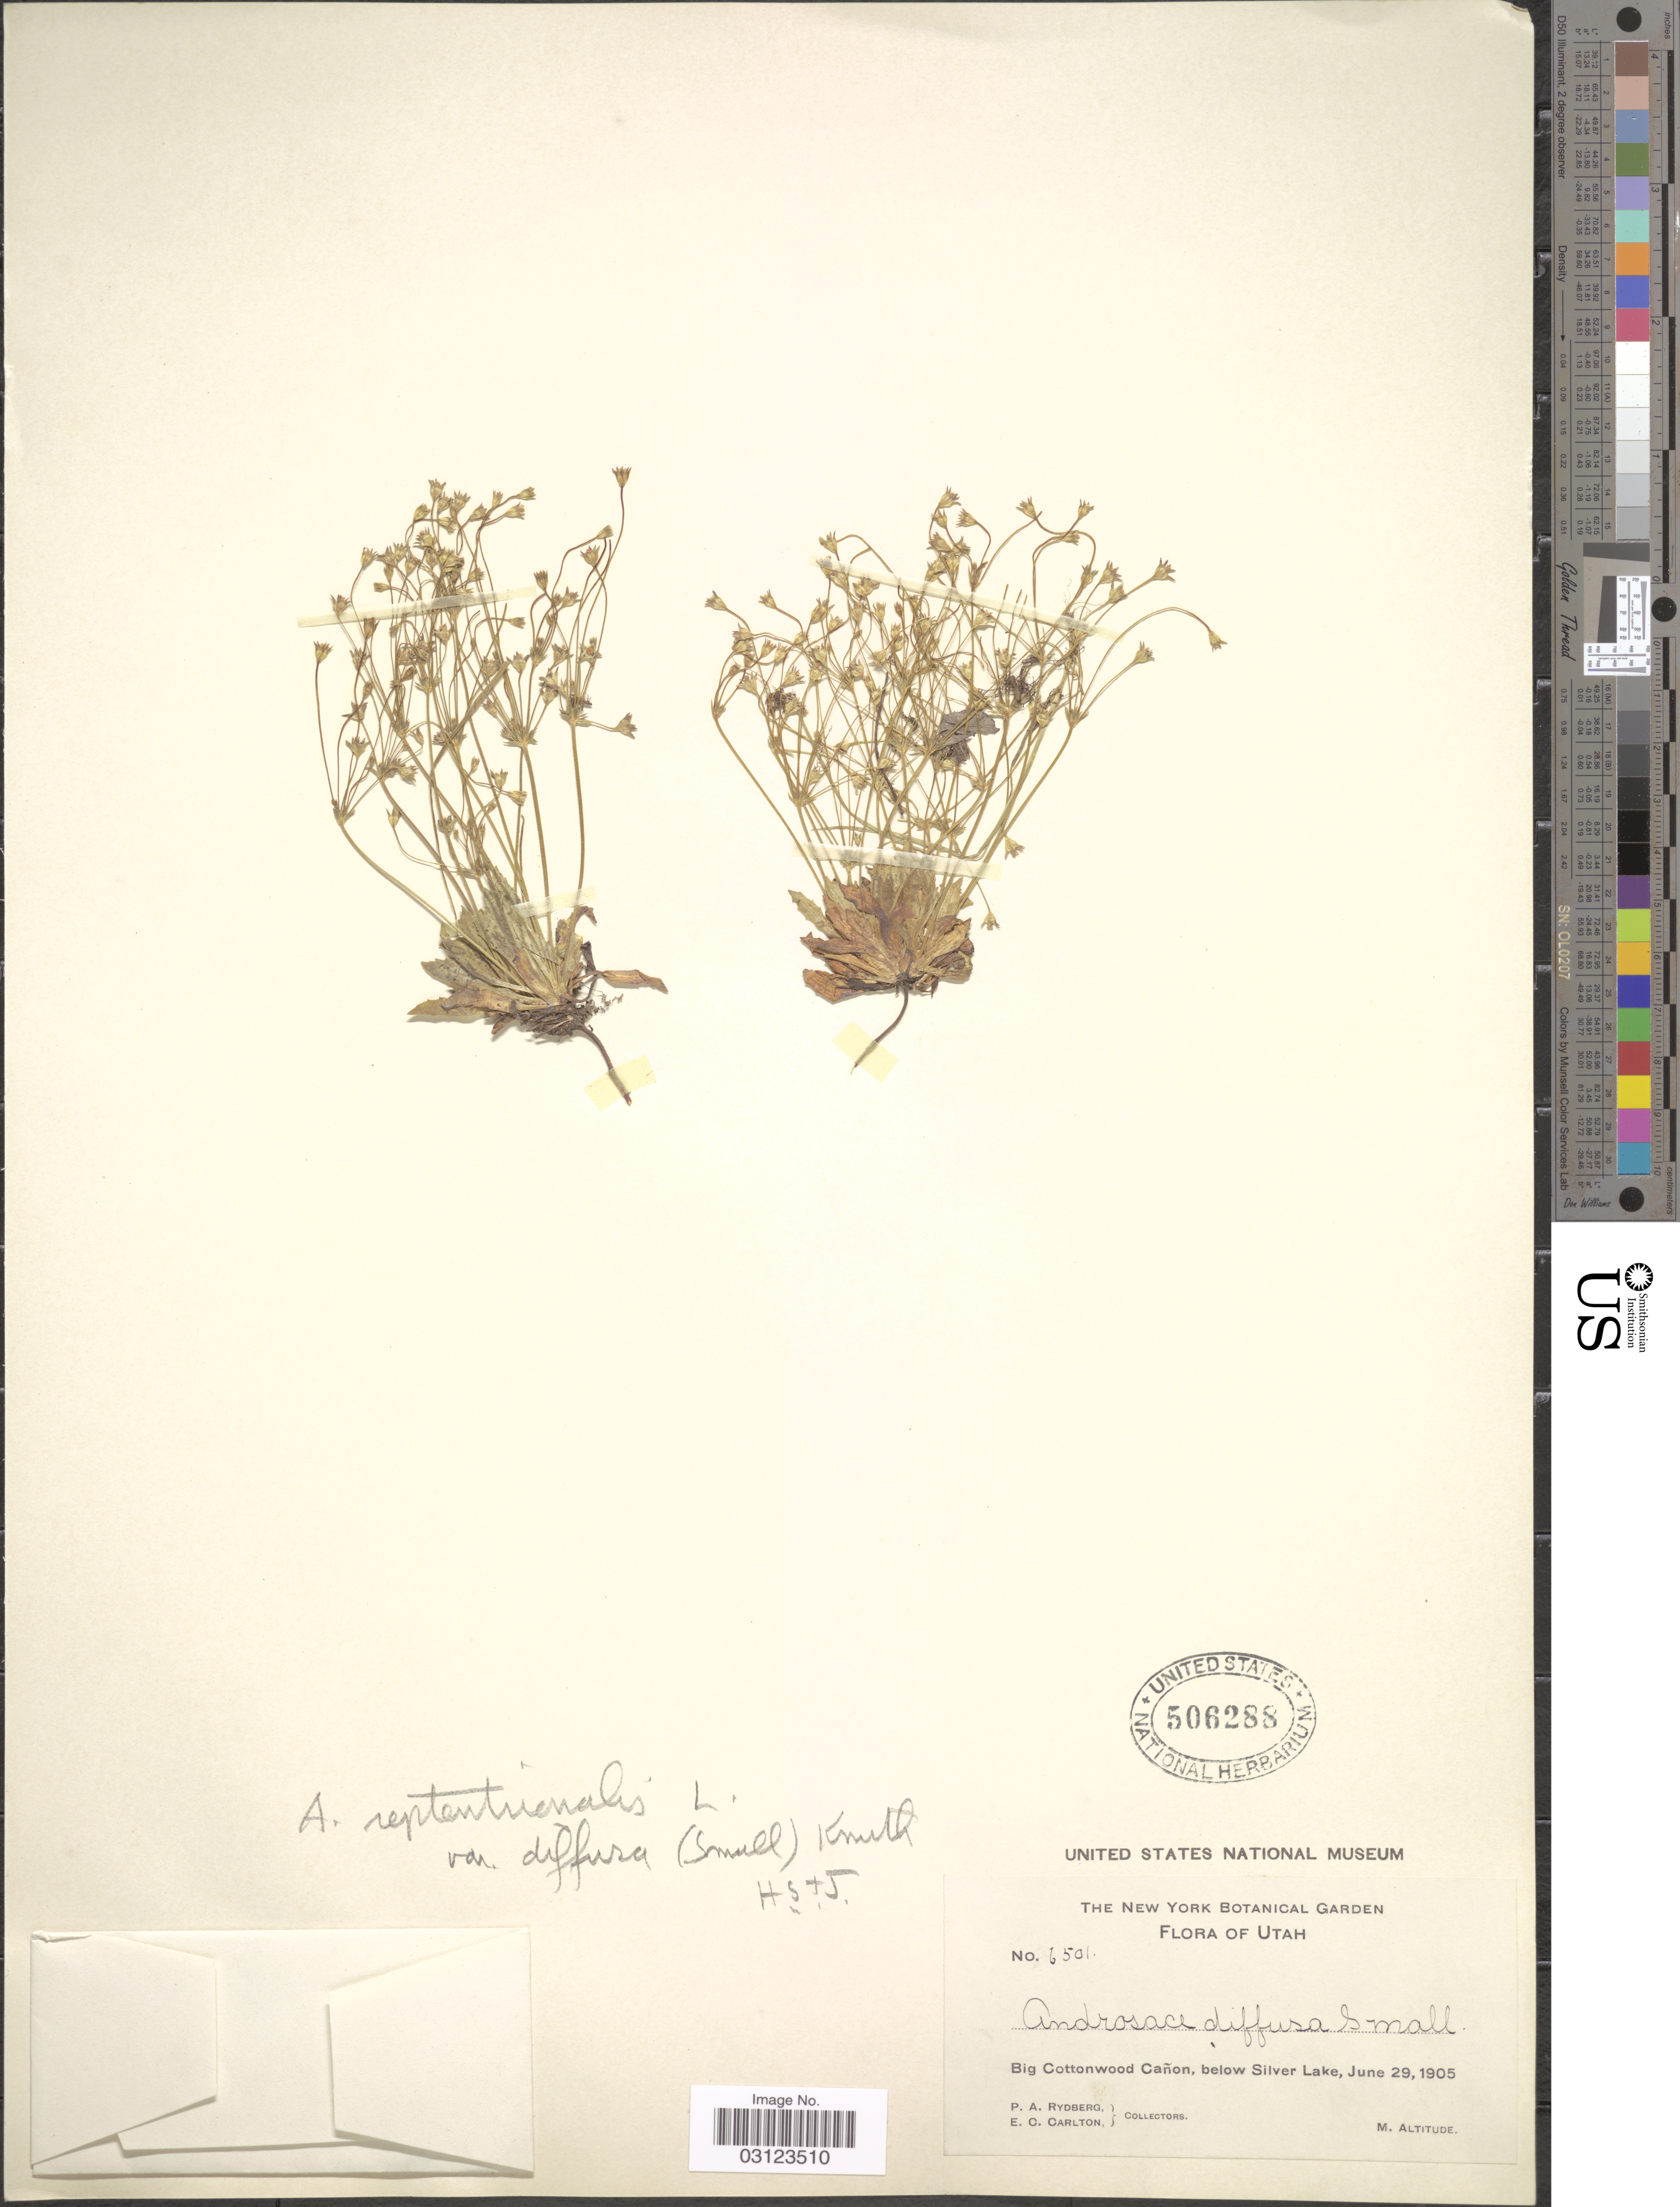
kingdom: Plantae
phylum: Tracheophyta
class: Magnoliopsida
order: Ericales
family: Primulaceae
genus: Androsace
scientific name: Androsace septentrionalis var. puberulenta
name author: (Rydb.) R. Knuth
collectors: P. A. Rydberg & E. Carlton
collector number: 6501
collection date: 1905-06-29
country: United States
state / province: Utah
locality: Big Cottonwood Cañon, below Silver Lake.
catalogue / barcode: US 506288